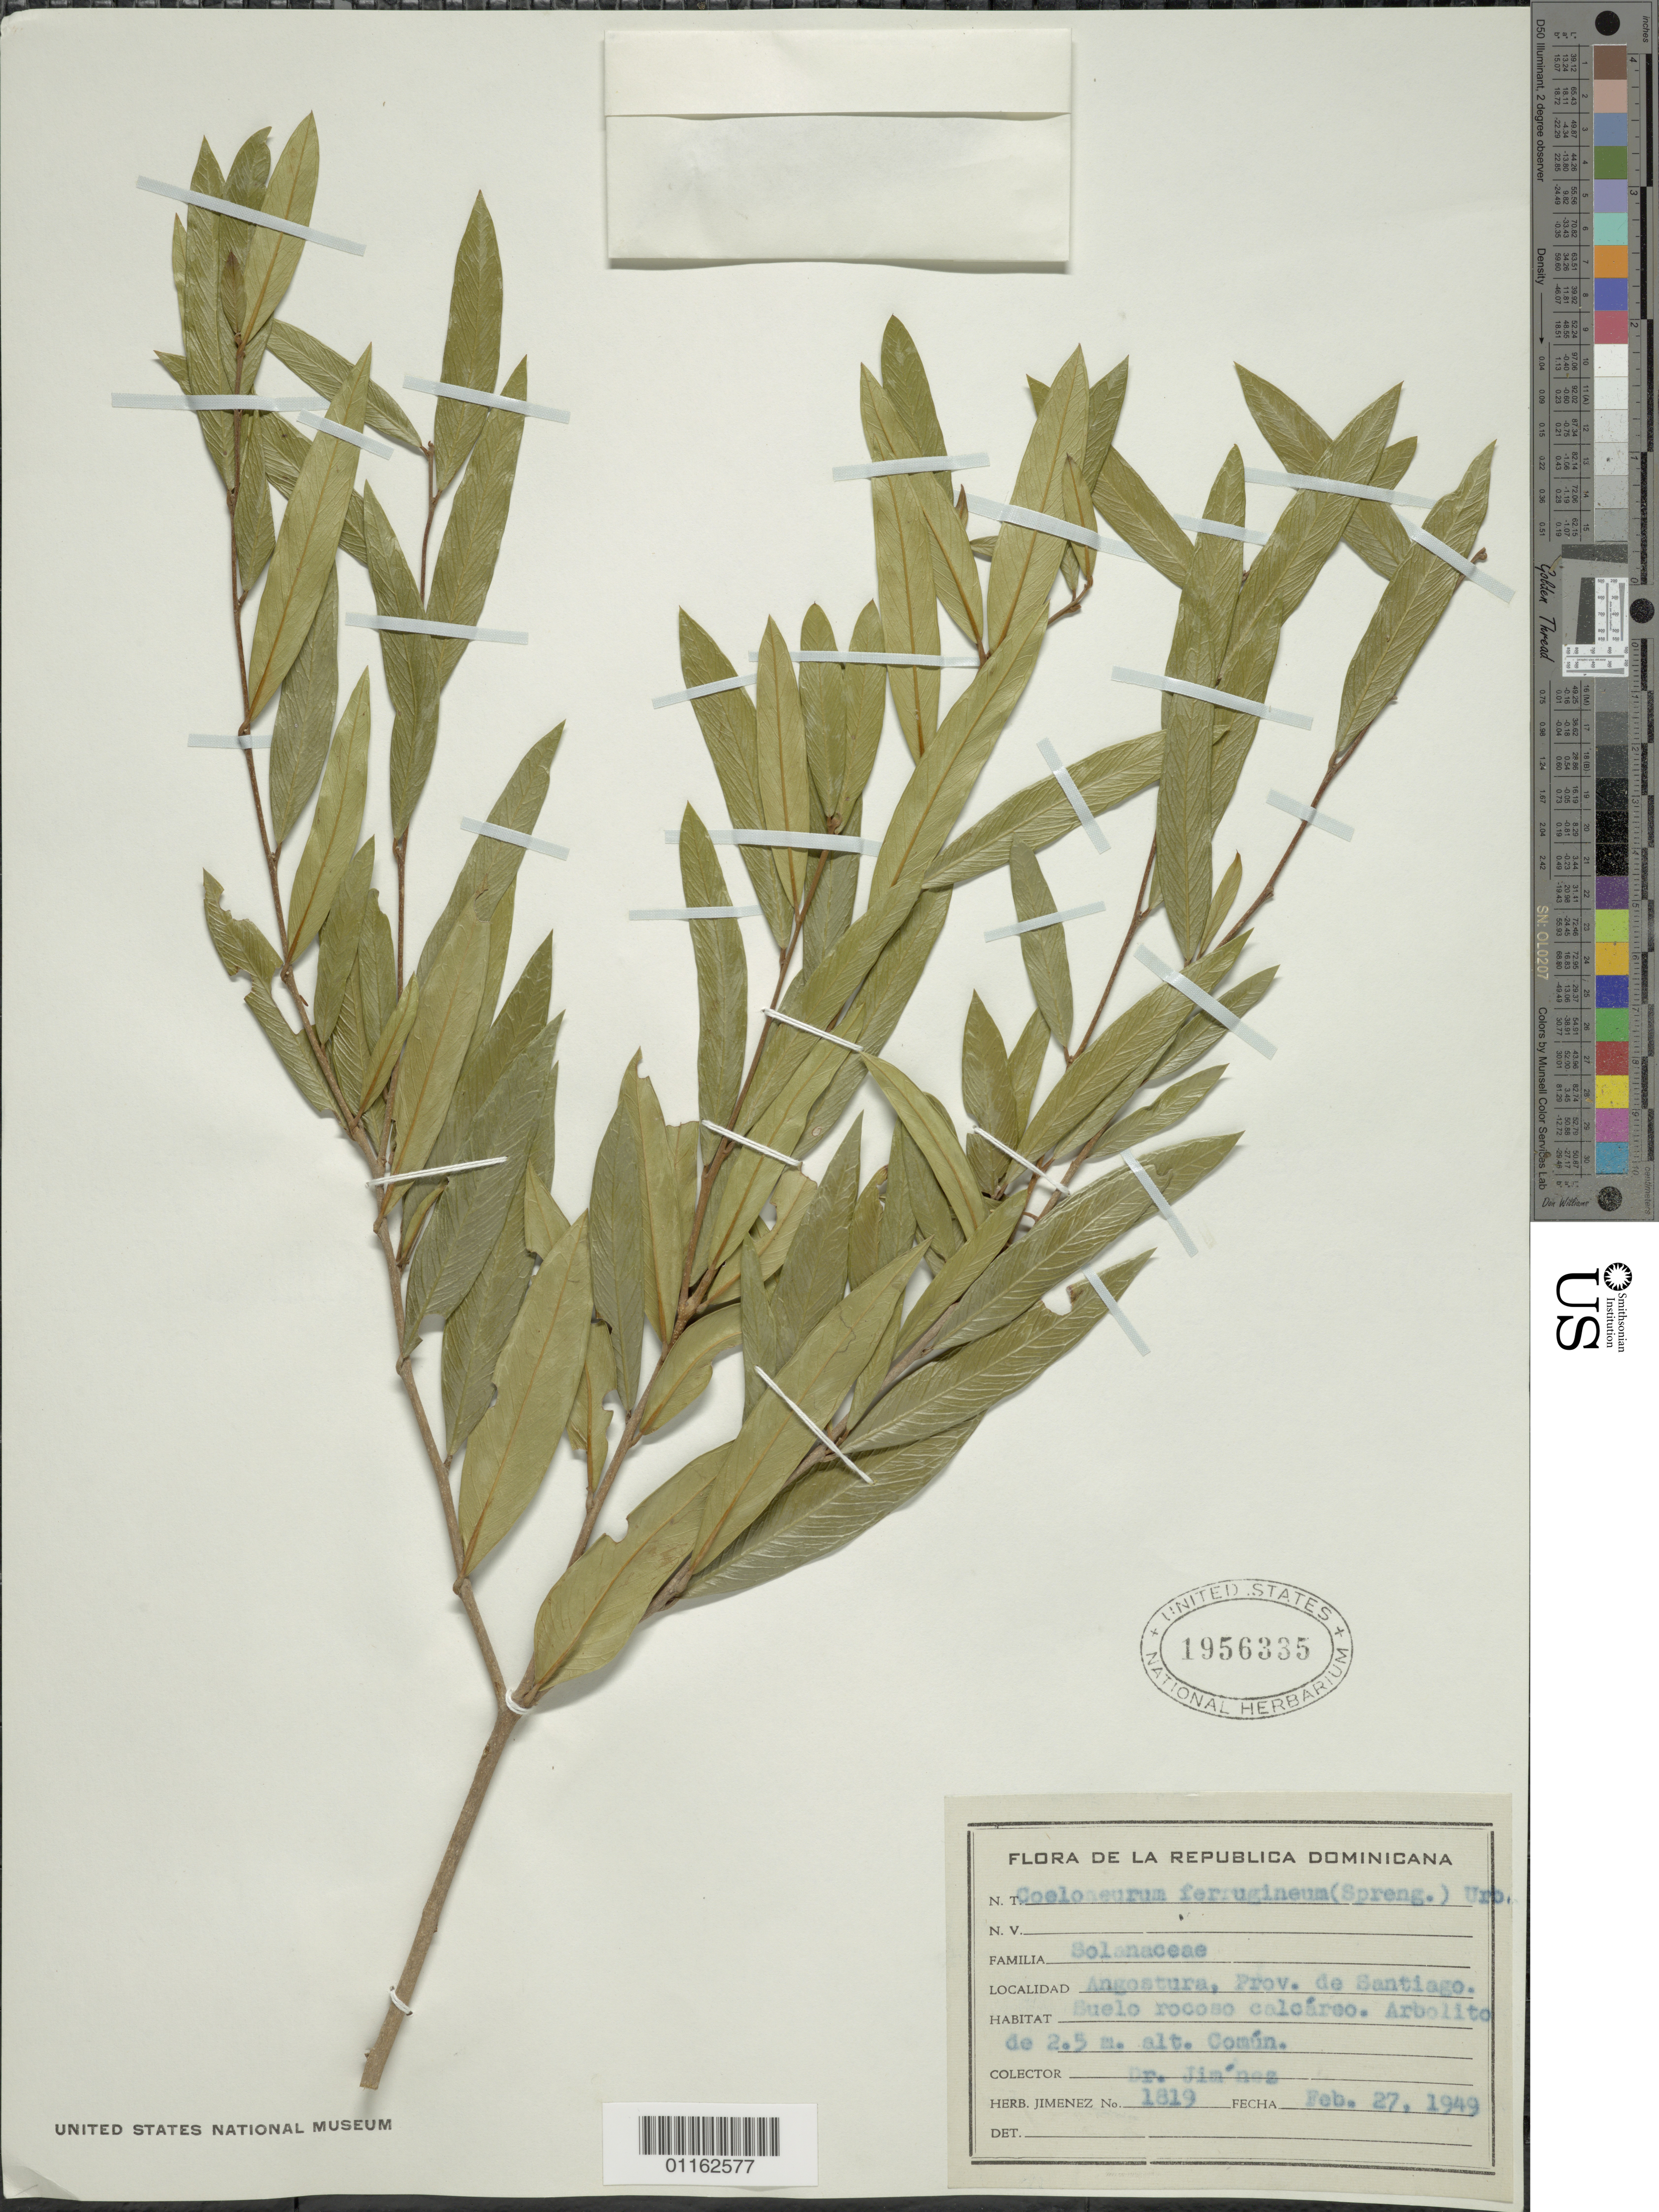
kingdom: Plantae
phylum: Tracheophyta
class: Magnoliopsida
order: Solanales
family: Solanaceae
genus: Coeloneurum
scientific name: Coeloneurum ferrugineum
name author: (Spreng.) Urb.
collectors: Jimenez, --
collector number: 1819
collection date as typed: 27 Feb 1949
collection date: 1949-02-27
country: Dominican Republic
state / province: Santo Domingo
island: Hispaniola I.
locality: Angostura; Suelo rocoso calcareo.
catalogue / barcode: US 1956335